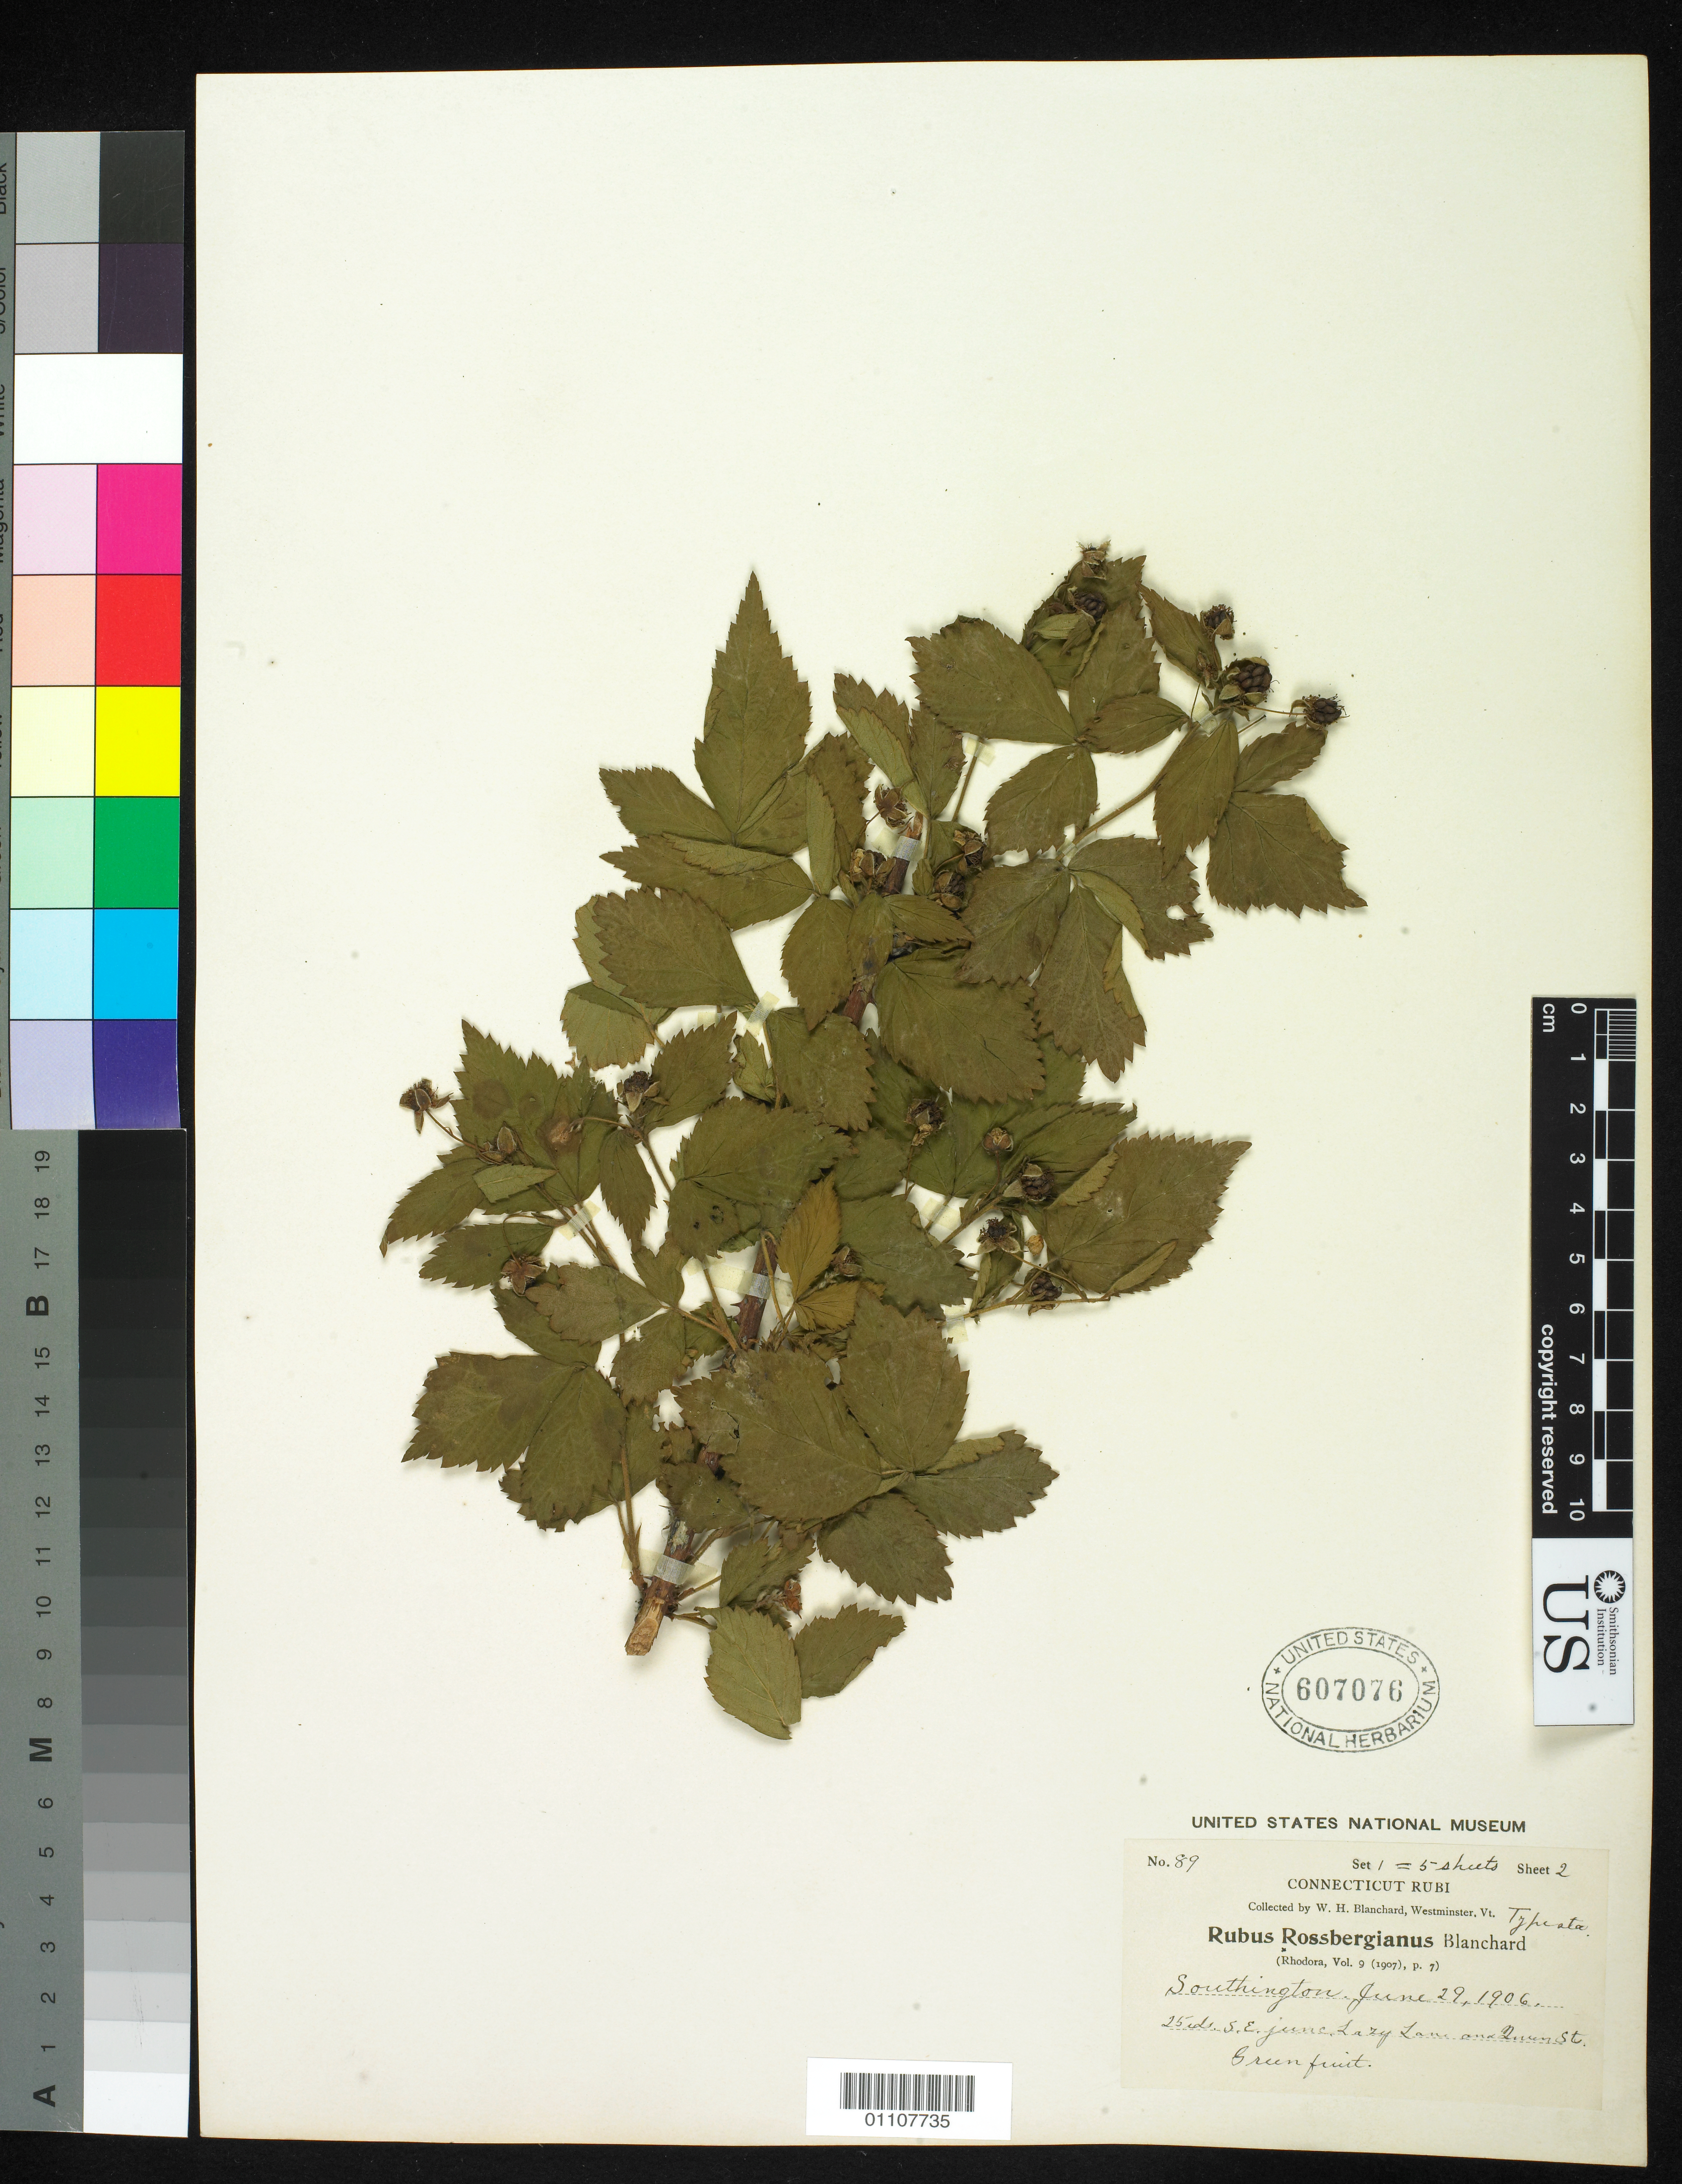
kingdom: Plantae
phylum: Tracheophyta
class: Magnoliopsida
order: Rosales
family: Rosaceae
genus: Rubus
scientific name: Rubus rossbergianus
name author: Blanch.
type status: Syntype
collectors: W. H. Blanchard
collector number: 89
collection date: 1906-06-29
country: United States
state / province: Connecticut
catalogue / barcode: US 607076